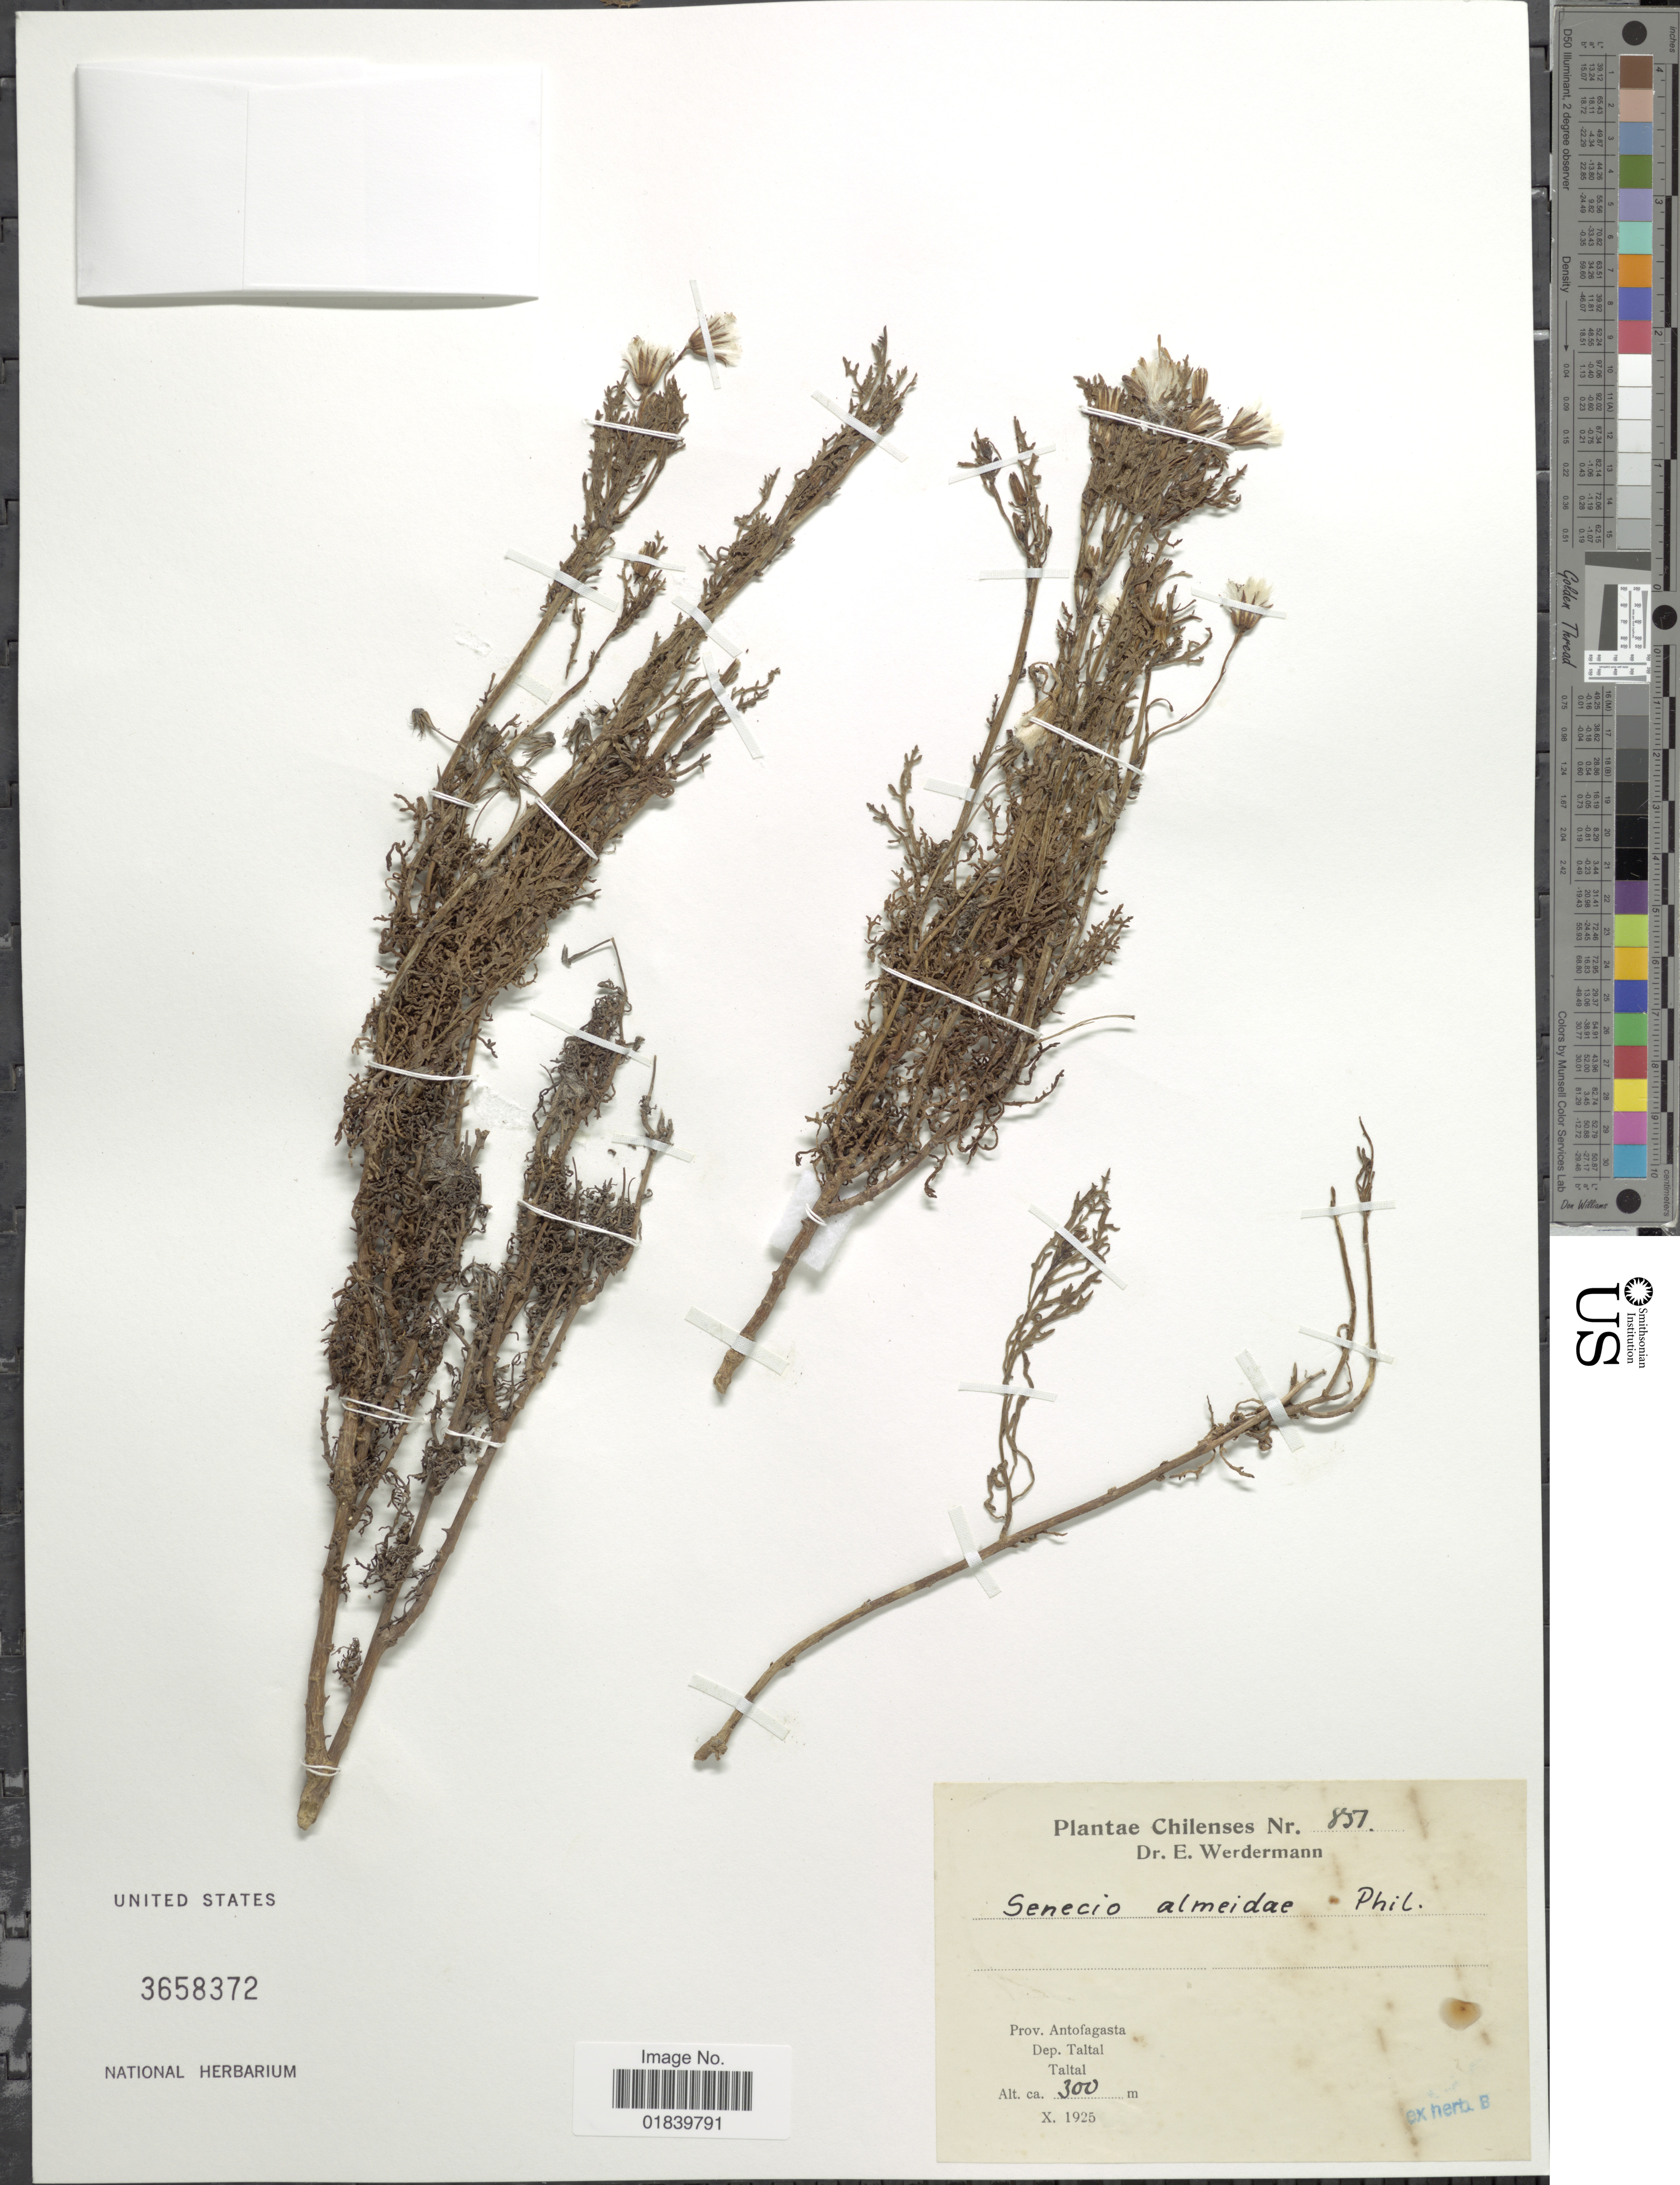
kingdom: Plantae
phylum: Tracheophyta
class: Magnoliopsida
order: Asterales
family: Asteraceae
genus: Senecio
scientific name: Senecio almeidae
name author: Phil.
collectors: E. Werdermann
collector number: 851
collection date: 1925-10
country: Chile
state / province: Antofagasta (II)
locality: Prov. Antofagasta, Dep. Taltal. Taltal.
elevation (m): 300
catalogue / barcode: US 3658372